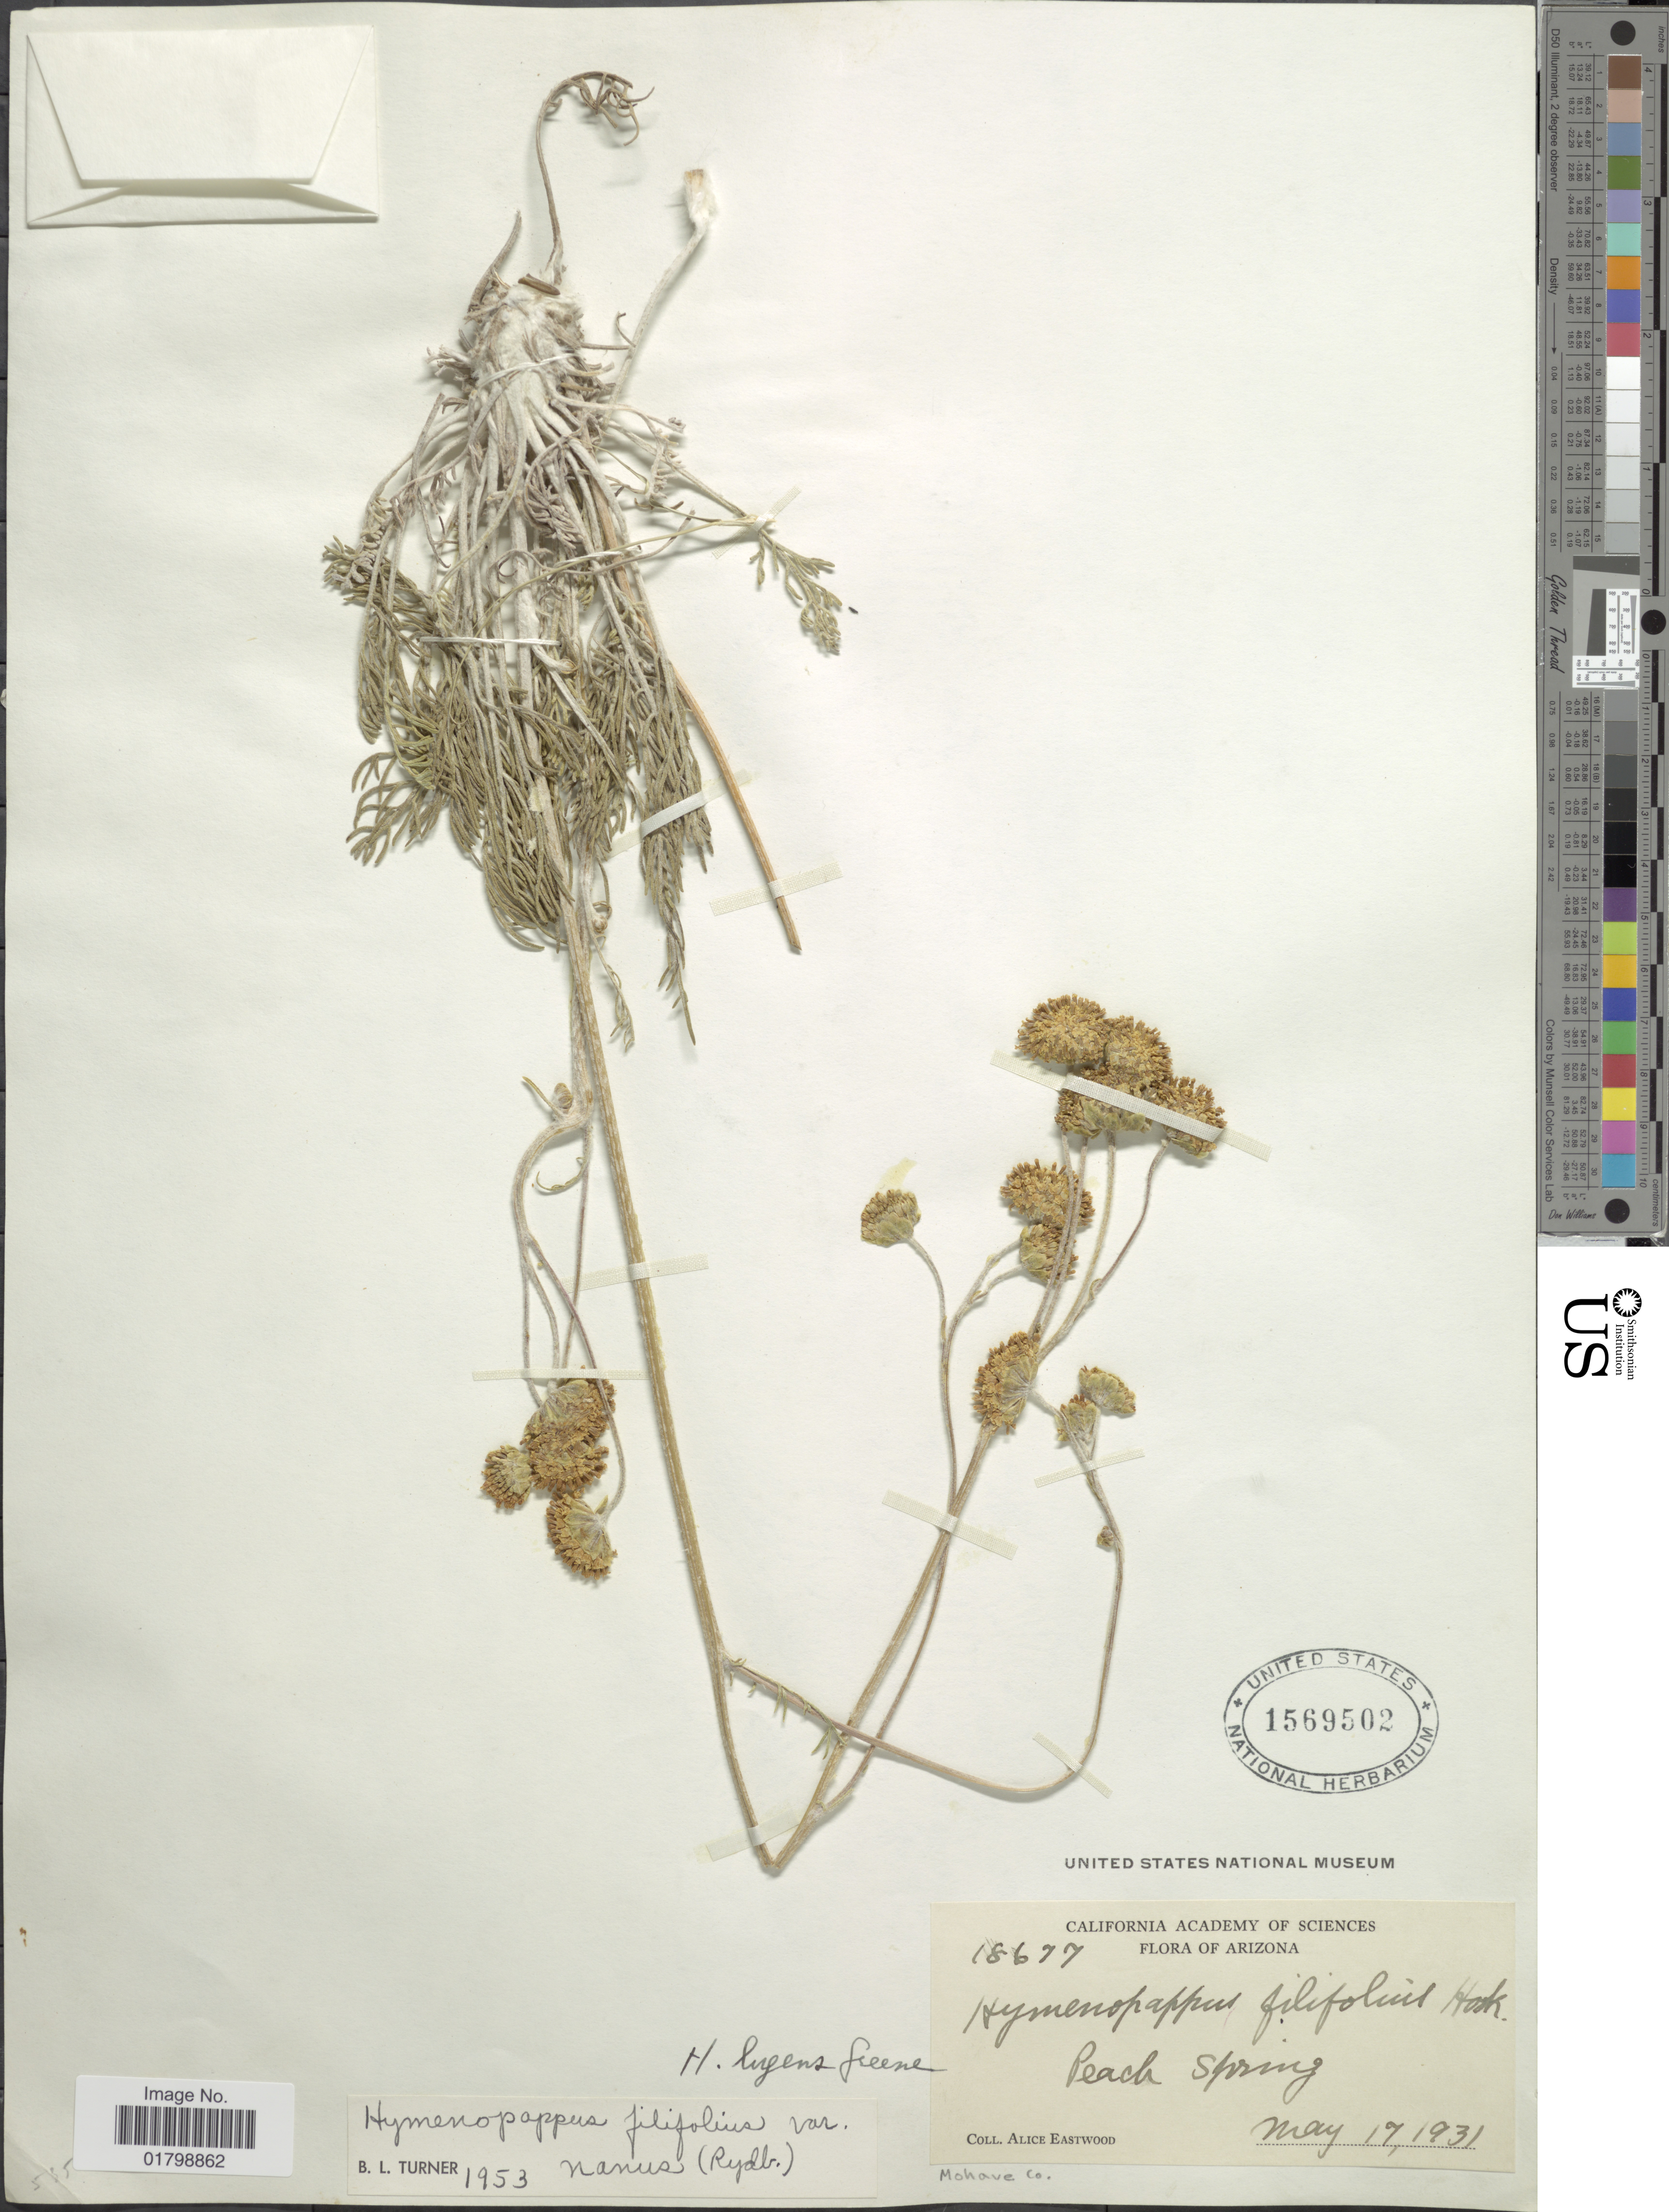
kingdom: Plantae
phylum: Tracheophyta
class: Magnoliopsida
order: Asterales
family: Asteraceae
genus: Hymenopappus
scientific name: Hymenopappus filifolius var. nanus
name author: (Ryd.) B.L. Turner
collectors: A. Eastwood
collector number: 18677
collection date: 1931-05-17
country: United States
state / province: Arizona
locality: Peach Spring, Mohave Co.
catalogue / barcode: US 1569502